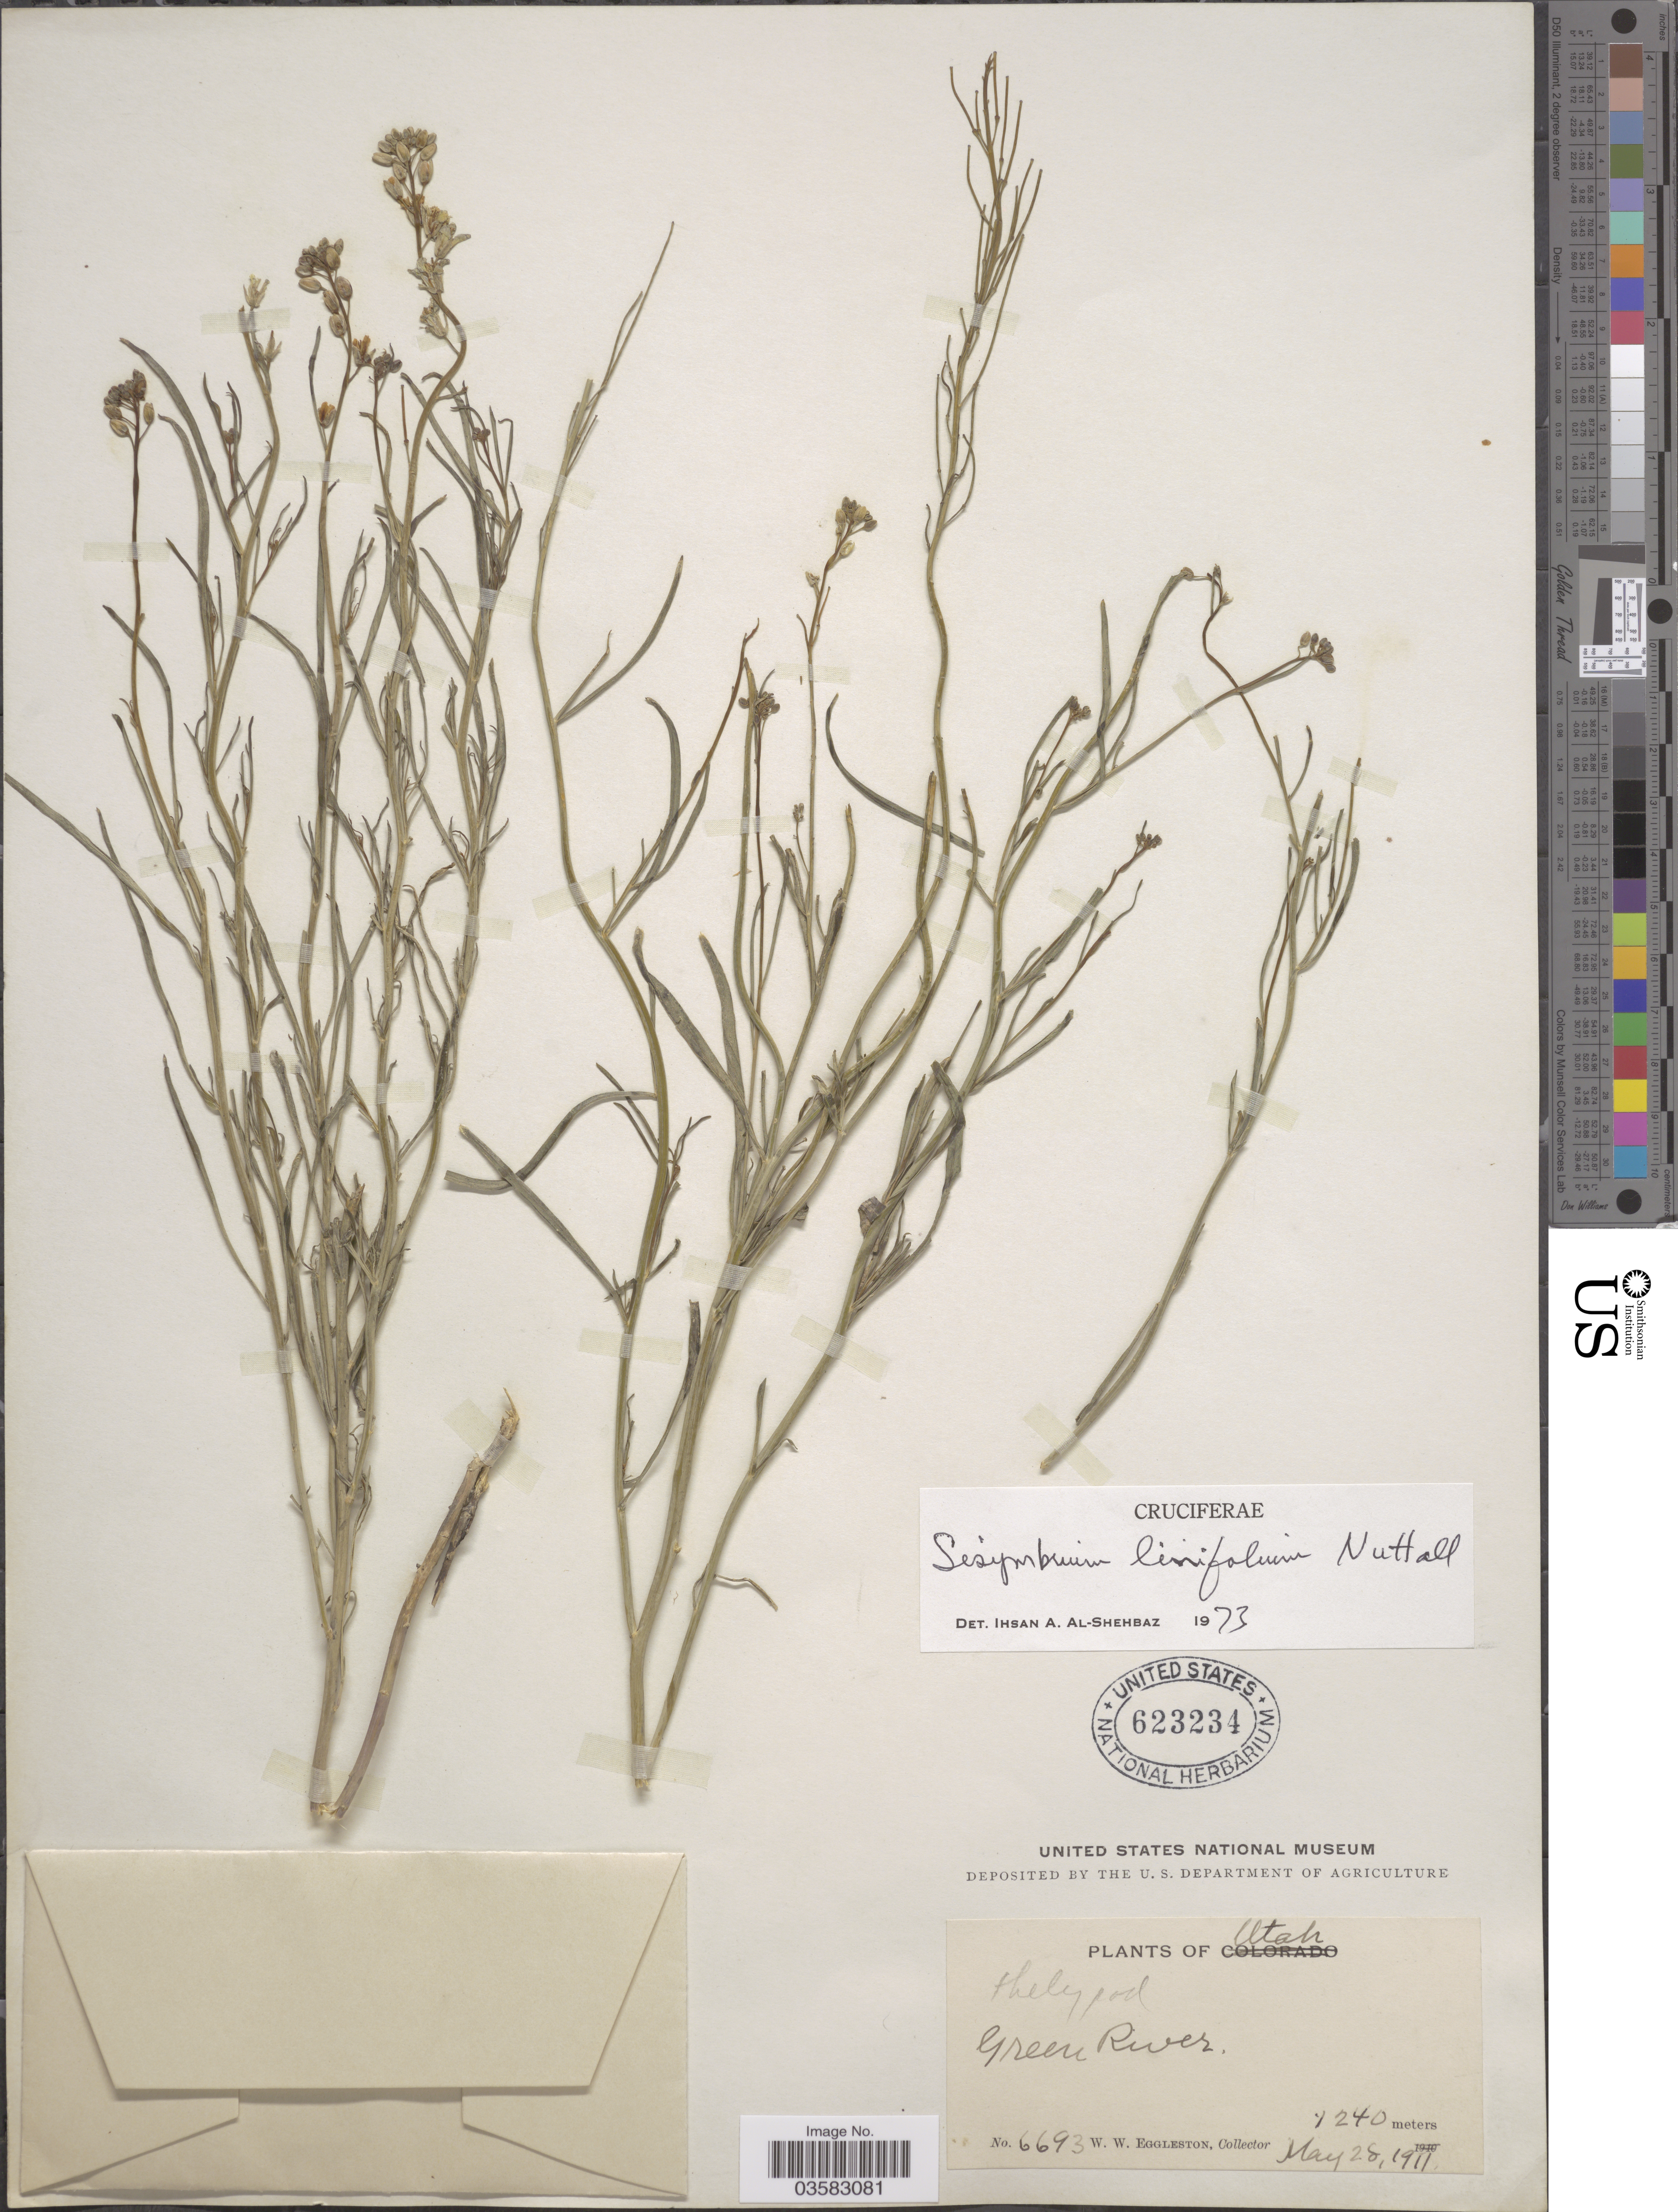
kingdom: Plantae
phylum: Tracheophyta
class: Magnoliopsida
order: Brassicales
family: Brassicaceae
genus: Sisymbrium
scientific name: Sisymbrium linifolium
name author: (Nutt.) Nutt. ex Torr. & A. Gray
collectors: W. W. Eggleston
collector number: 6693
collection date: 1911-05-28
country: United States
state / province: Utah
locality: Green River.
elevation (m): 1240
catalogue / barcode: US 623234